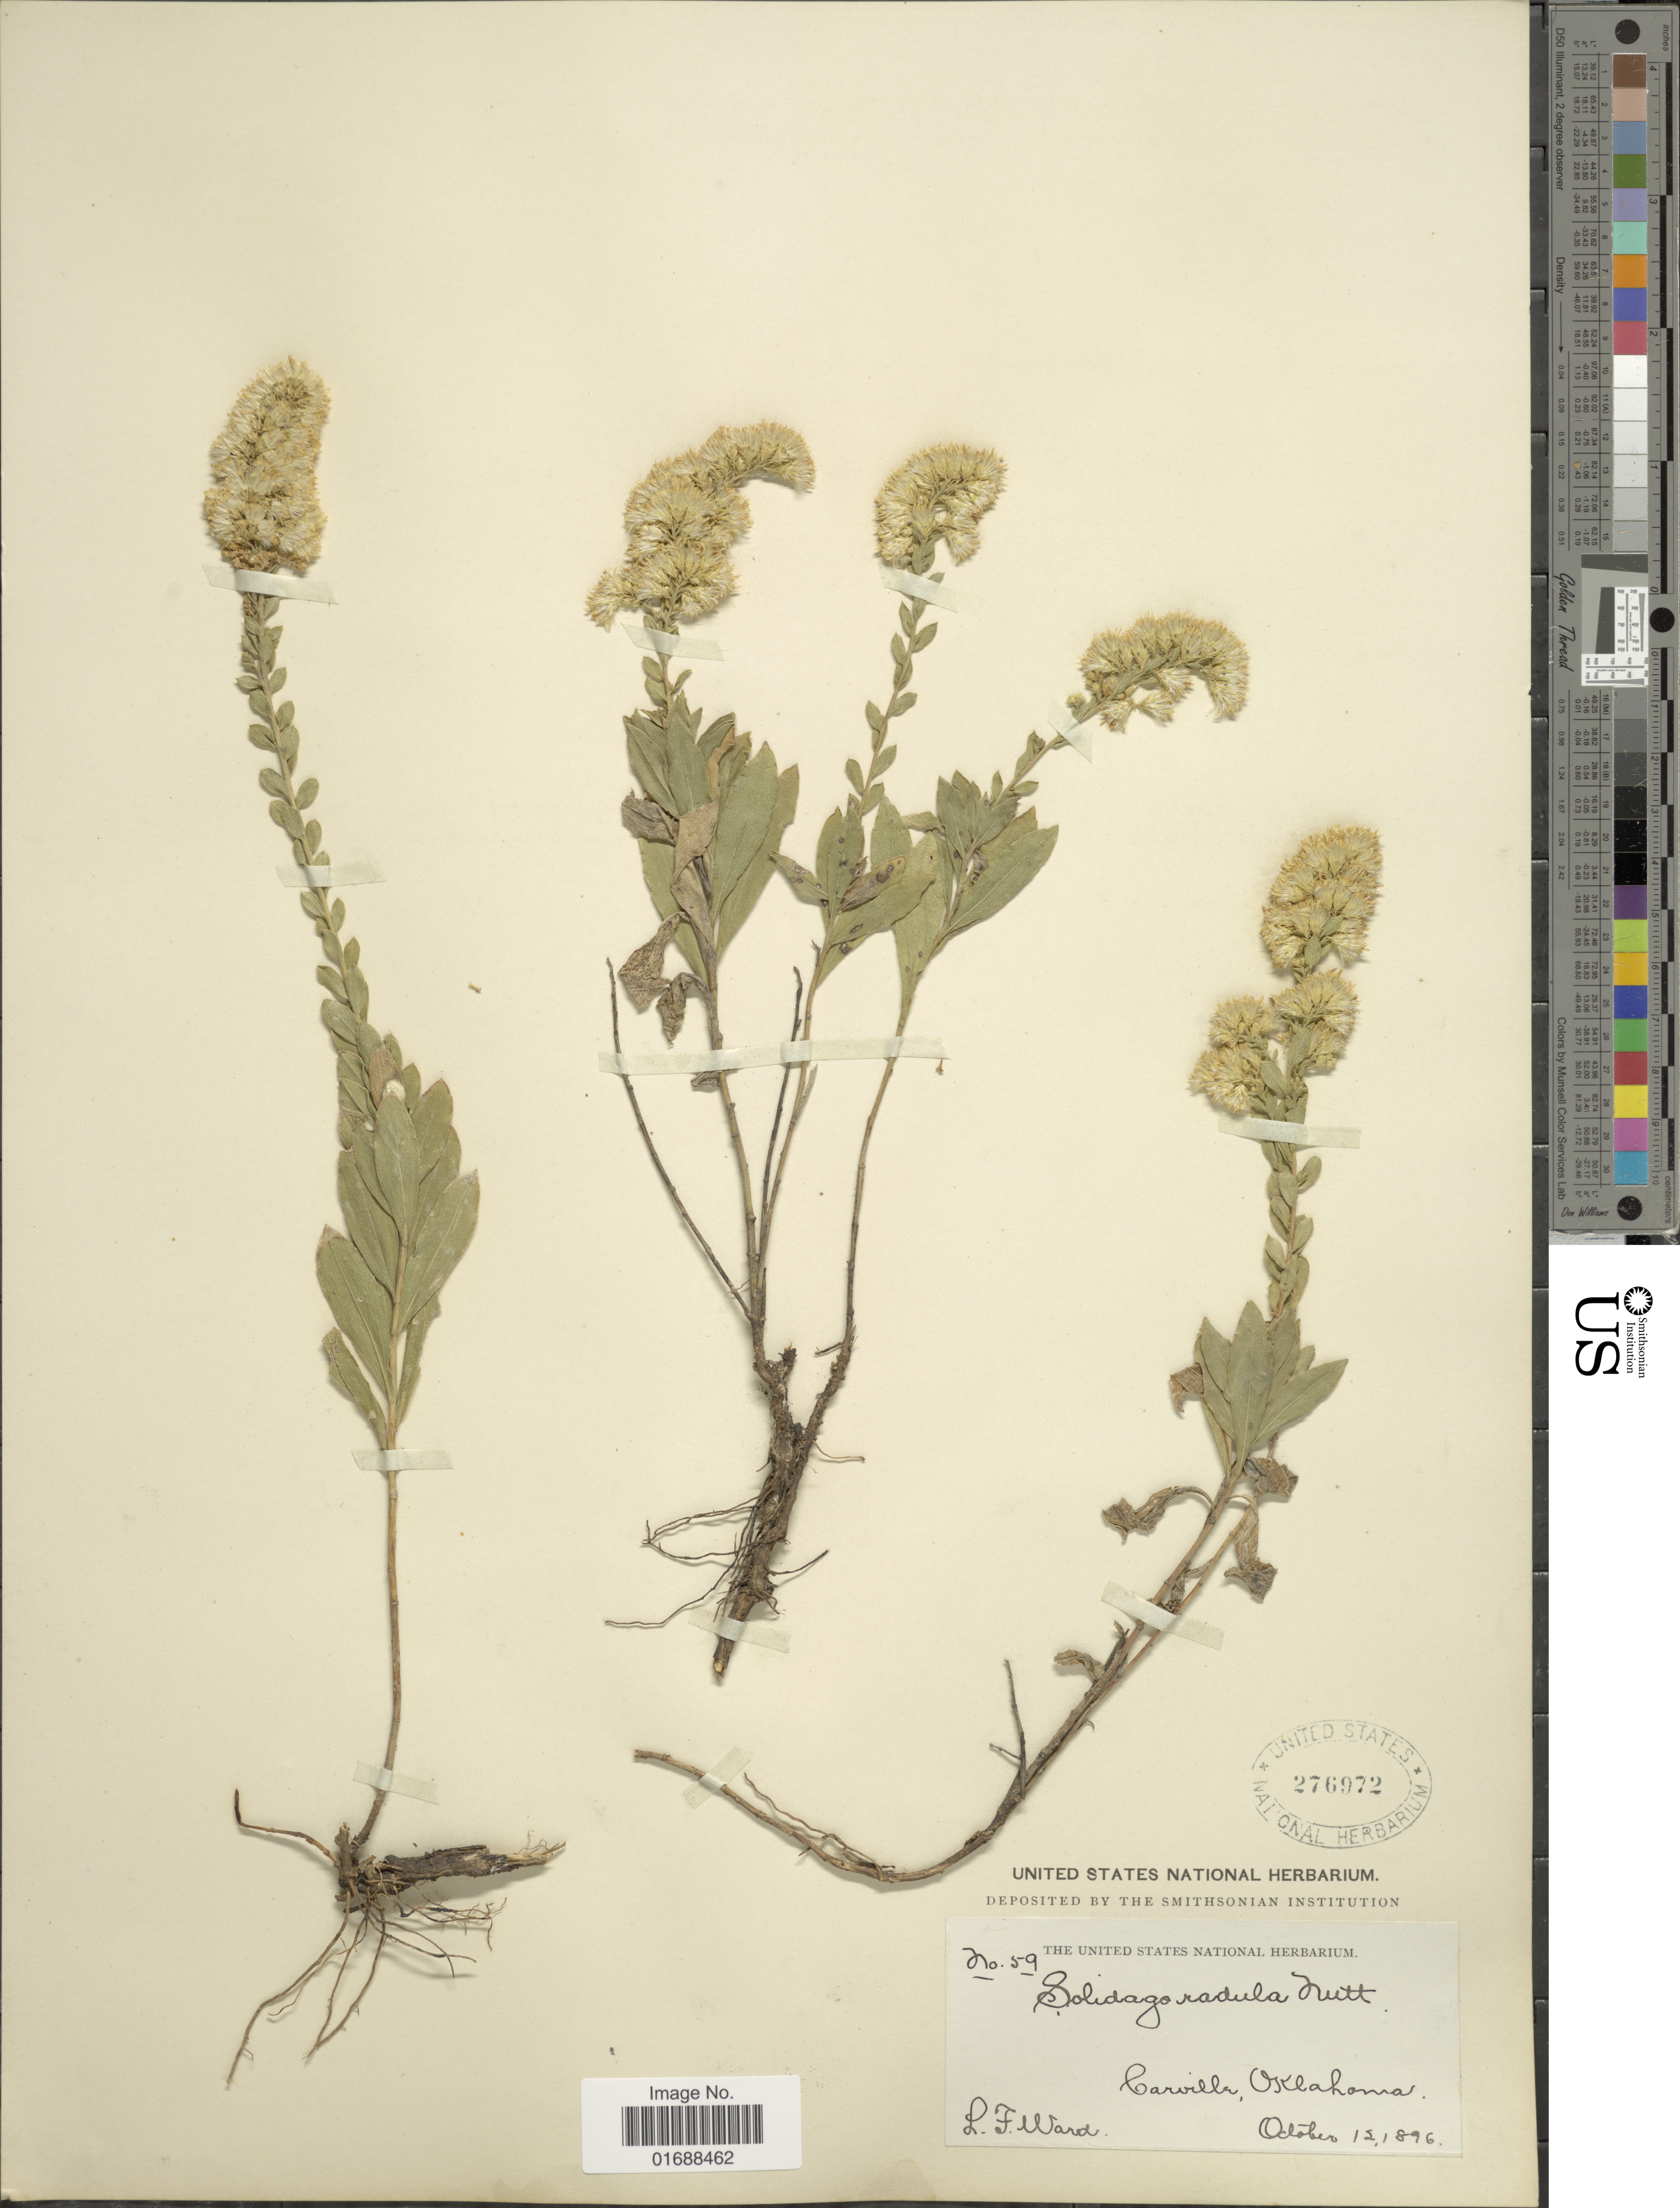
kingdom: Plantae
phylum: Tracheophyta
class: Magnoliopsida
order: Asterales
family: Asteraceae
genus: Solidago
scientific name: Solidago mollis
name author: Bartl.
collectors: L. Ward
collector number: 59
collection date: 1896-10-12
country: United States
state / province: Oklahoma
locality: Carville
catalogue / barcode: US 276972